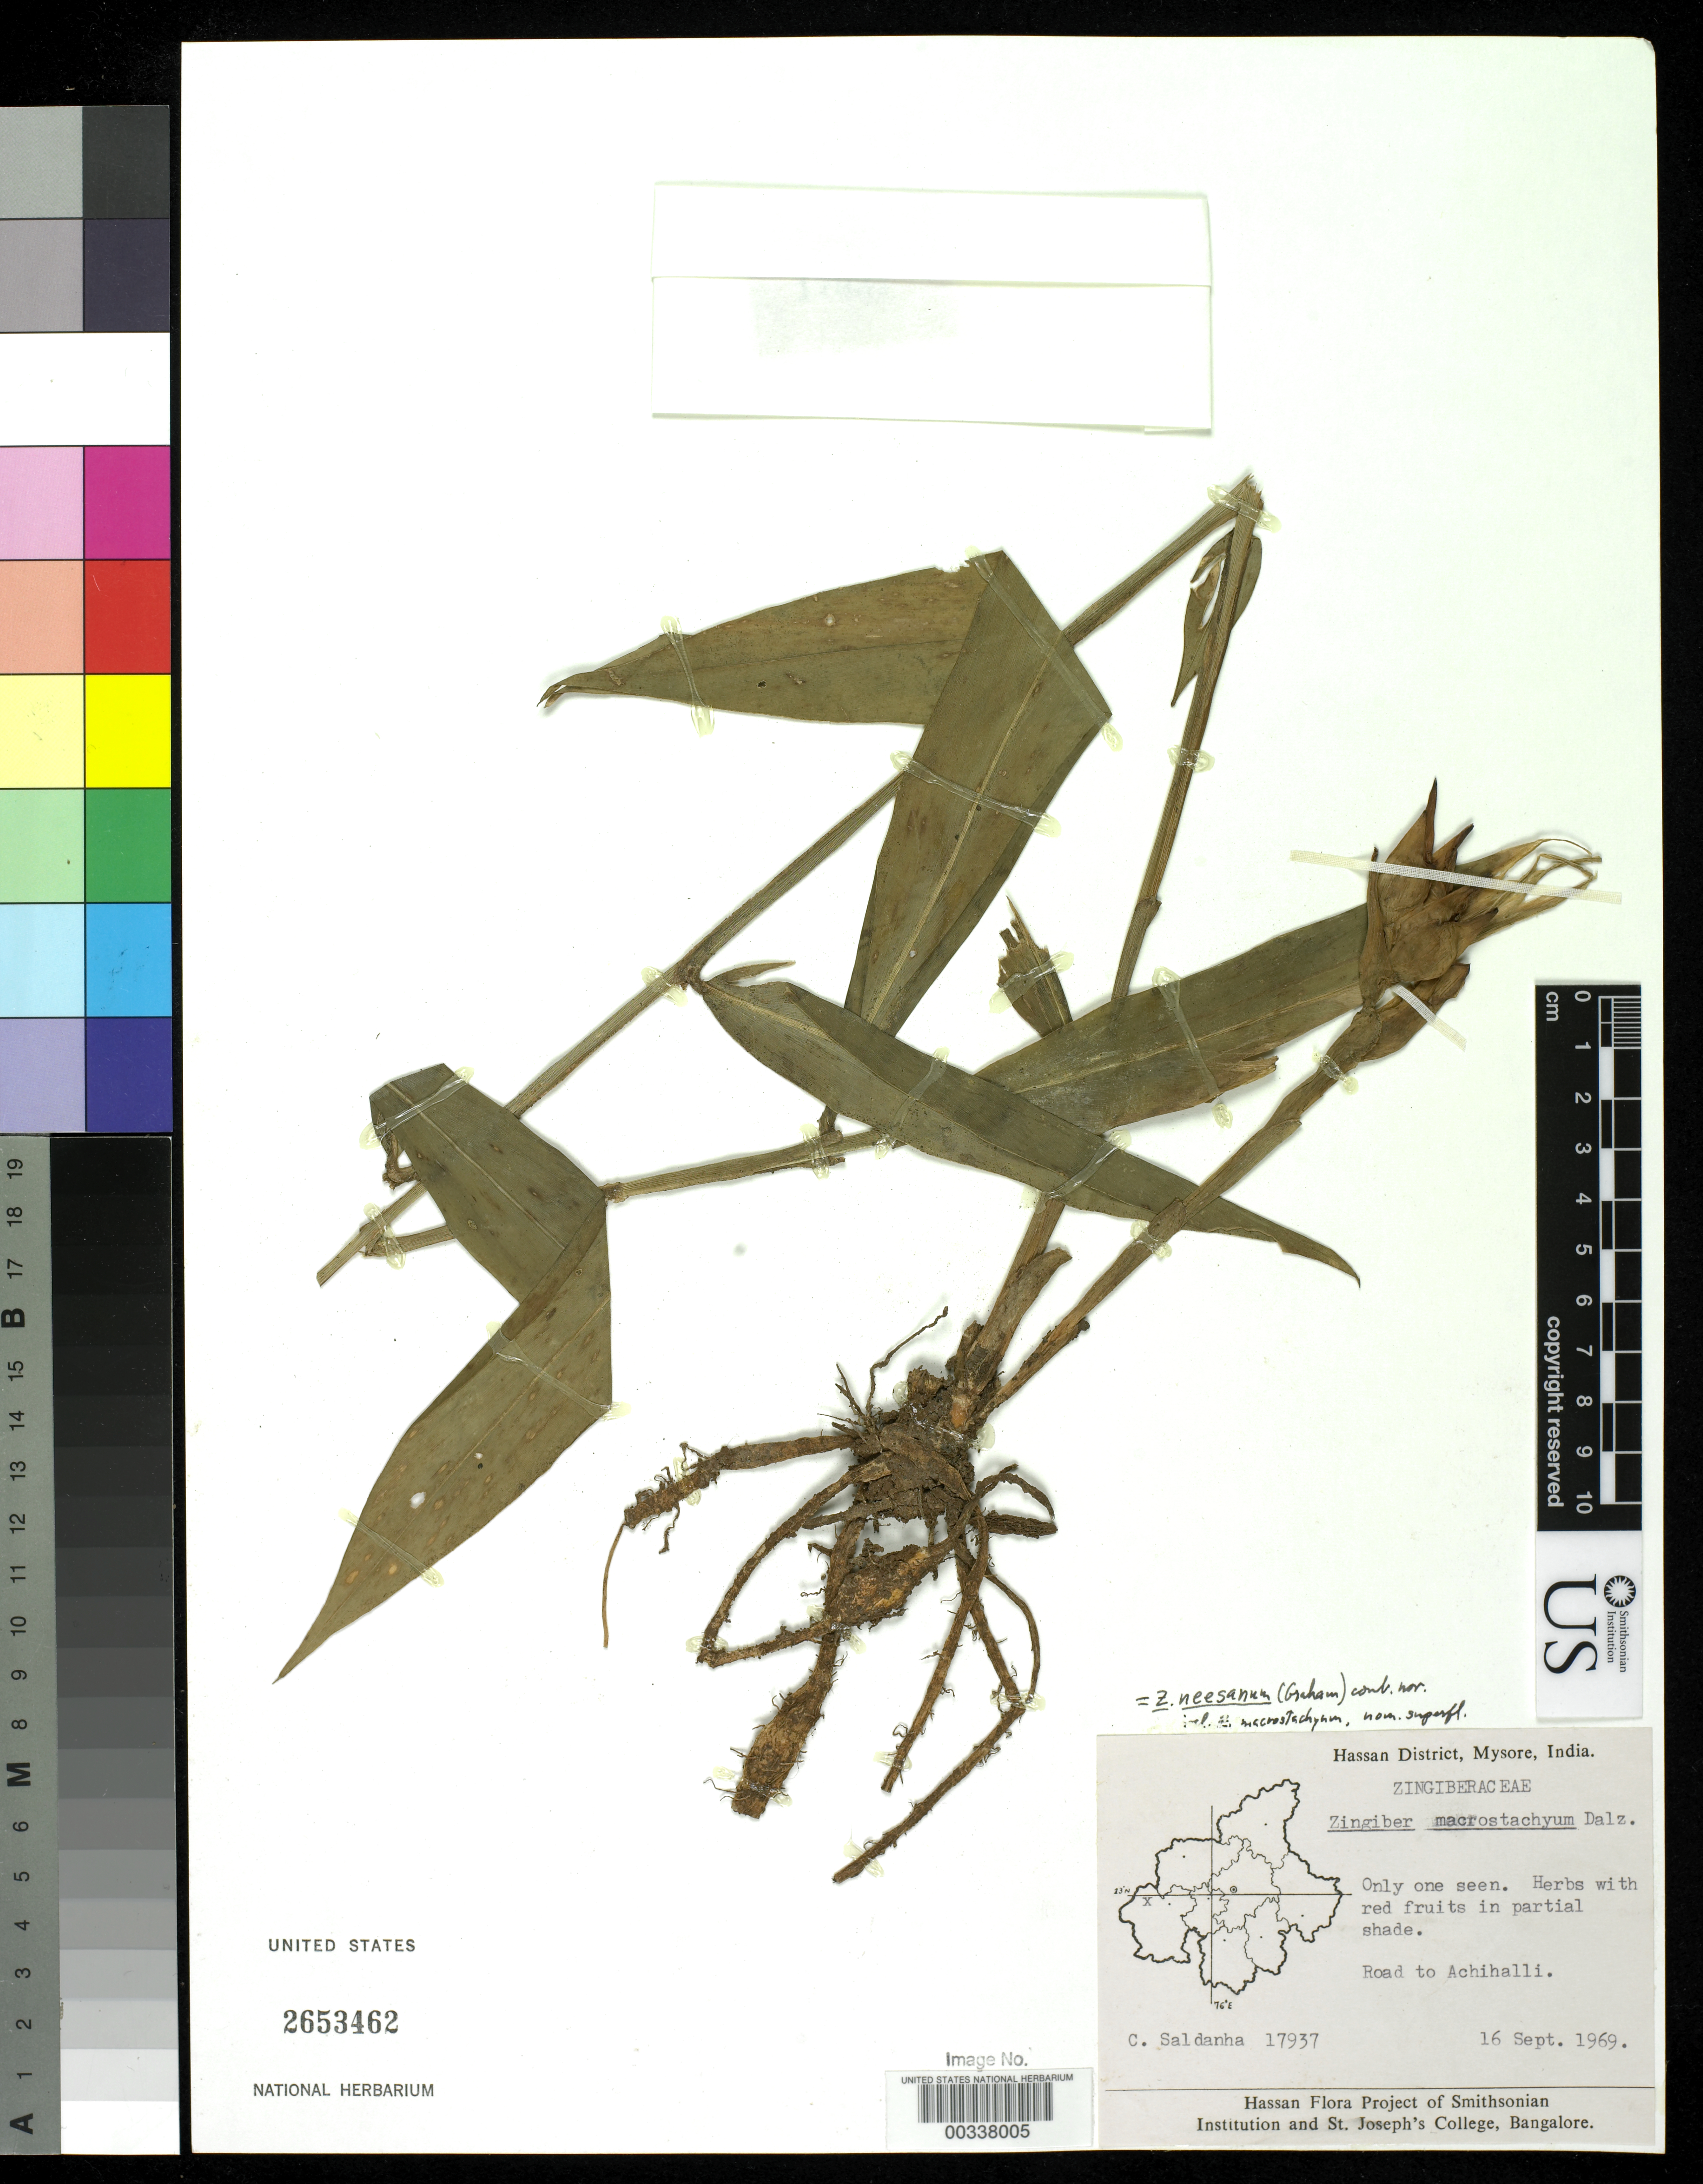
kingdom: Plantae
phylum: Tracheophyta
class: Liliopsida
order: Zingiberales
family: Zingiberaceae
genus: Zingiber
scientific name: Zingiber neesanum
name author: (J. Graham) Ramamoorthy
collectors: C. J. Saldanha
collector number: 17937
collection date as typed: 16 Sep 1969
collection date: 1969-09-16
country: India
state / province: Karnataka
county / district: Hassan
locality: Road to achihalli, mysore state [mysore state = karnataka.]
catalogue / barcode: US 2653462